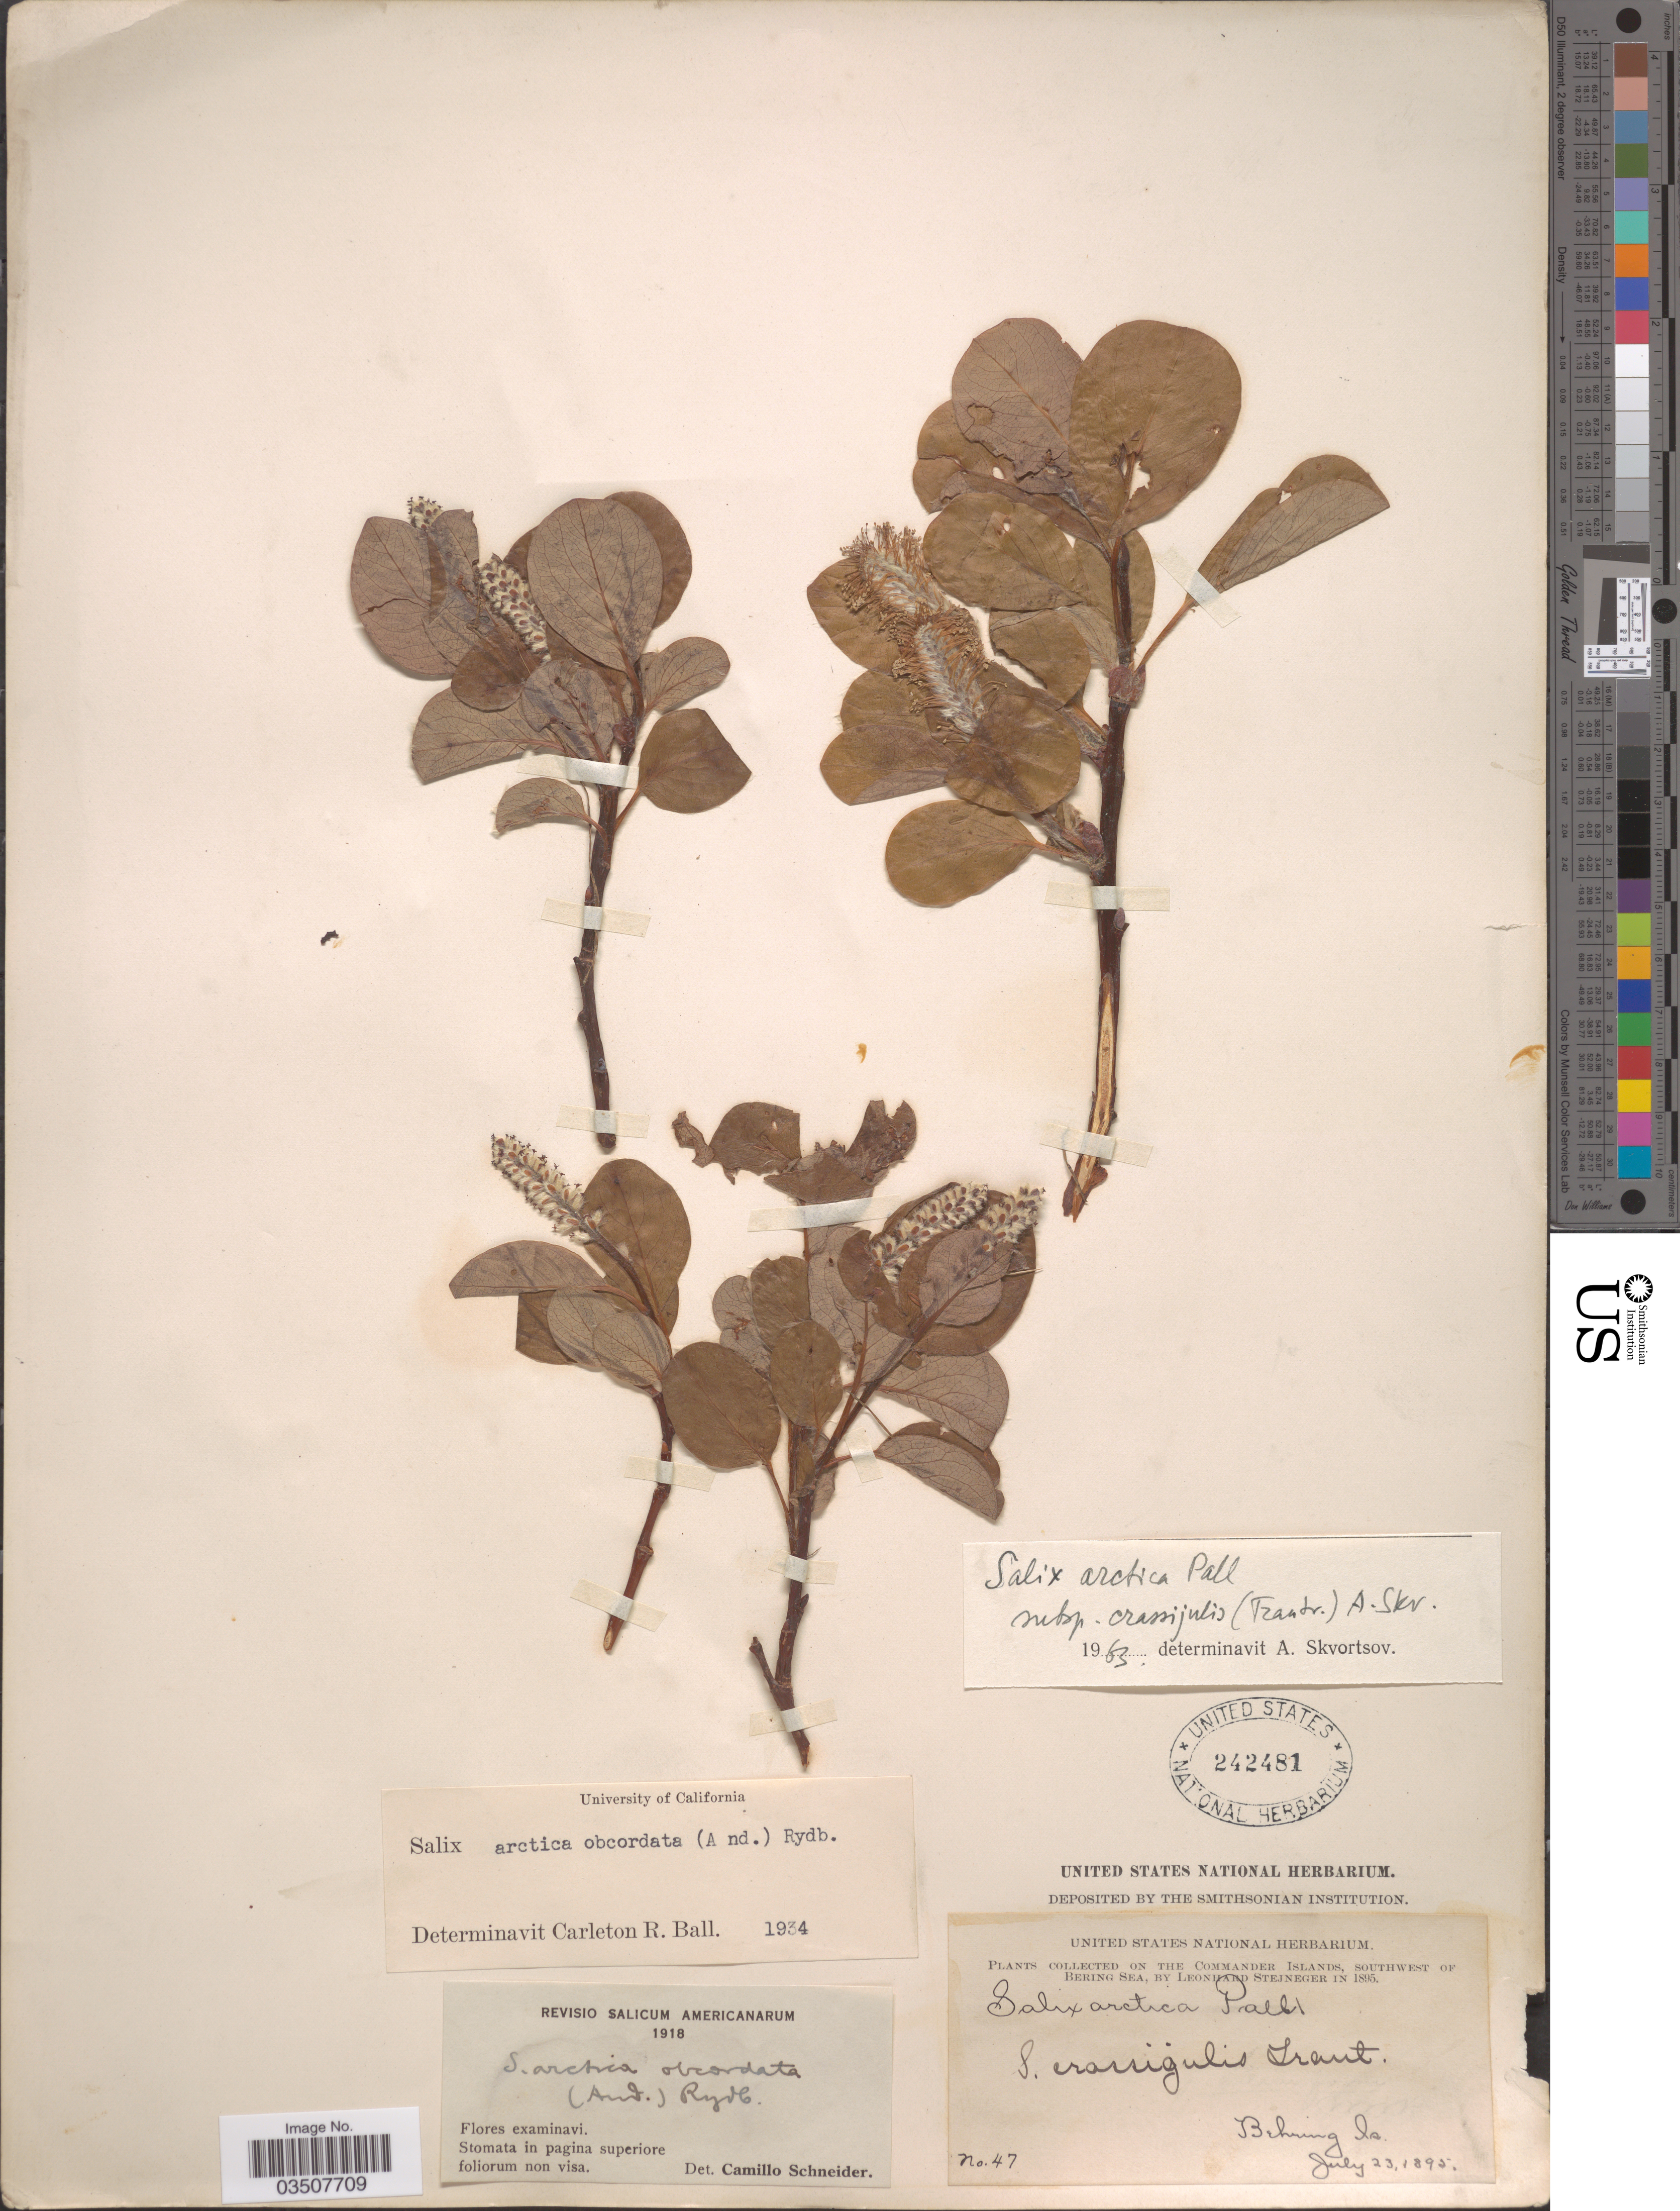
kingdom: Plantae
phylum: Tracheophyta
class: Magnoliopsida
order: Malpighiales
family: Salicaceae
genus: Salix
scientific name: Salix arctica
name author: Pall.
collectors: L. Stejneger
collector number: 47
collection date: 1895-07-23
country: Russian Federation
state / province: Kamchatka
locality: On the Commander Islands, southwest of Bering Sea. Behring Is.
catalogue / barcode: US 242481